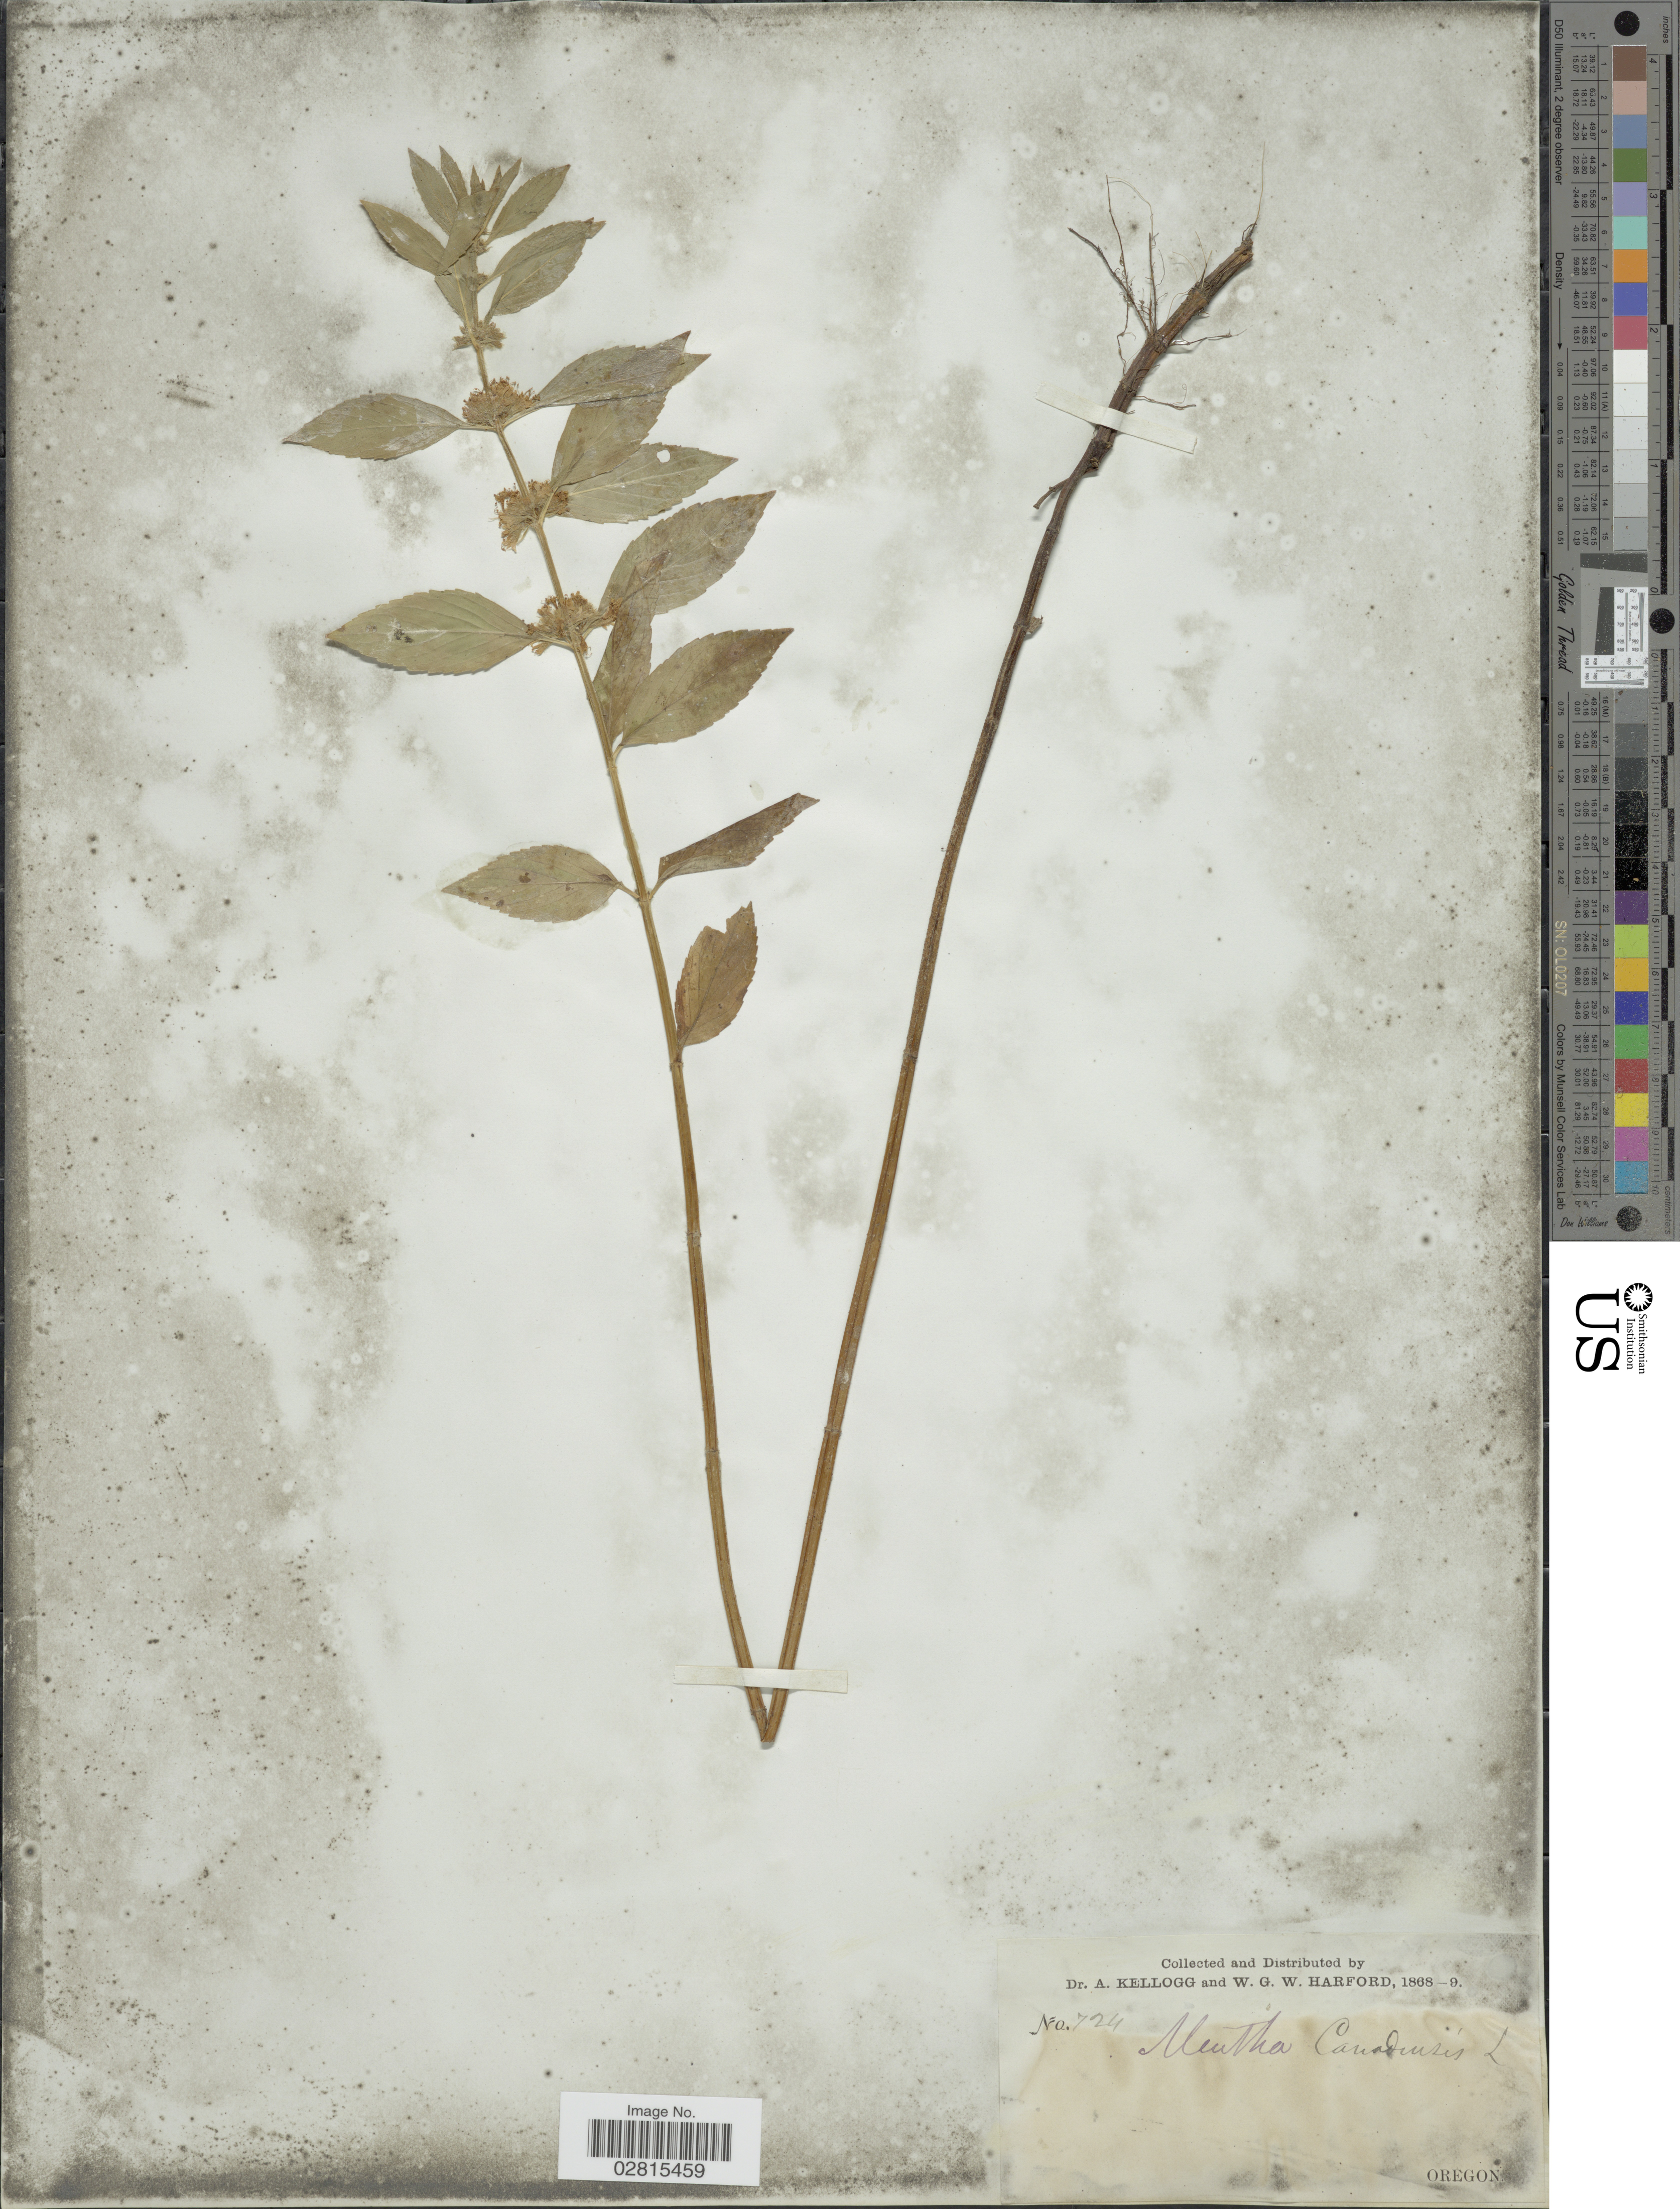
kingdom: Plantae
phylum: Tracheophyta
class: Magnoliopsida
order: Lamiales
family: Lamiaceae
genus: Mentha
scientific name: Mentha canadensis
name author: L.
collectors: A. Kellogg & W. G. W. Harford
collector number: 724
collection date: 1868/1869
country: United States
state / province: Oregon